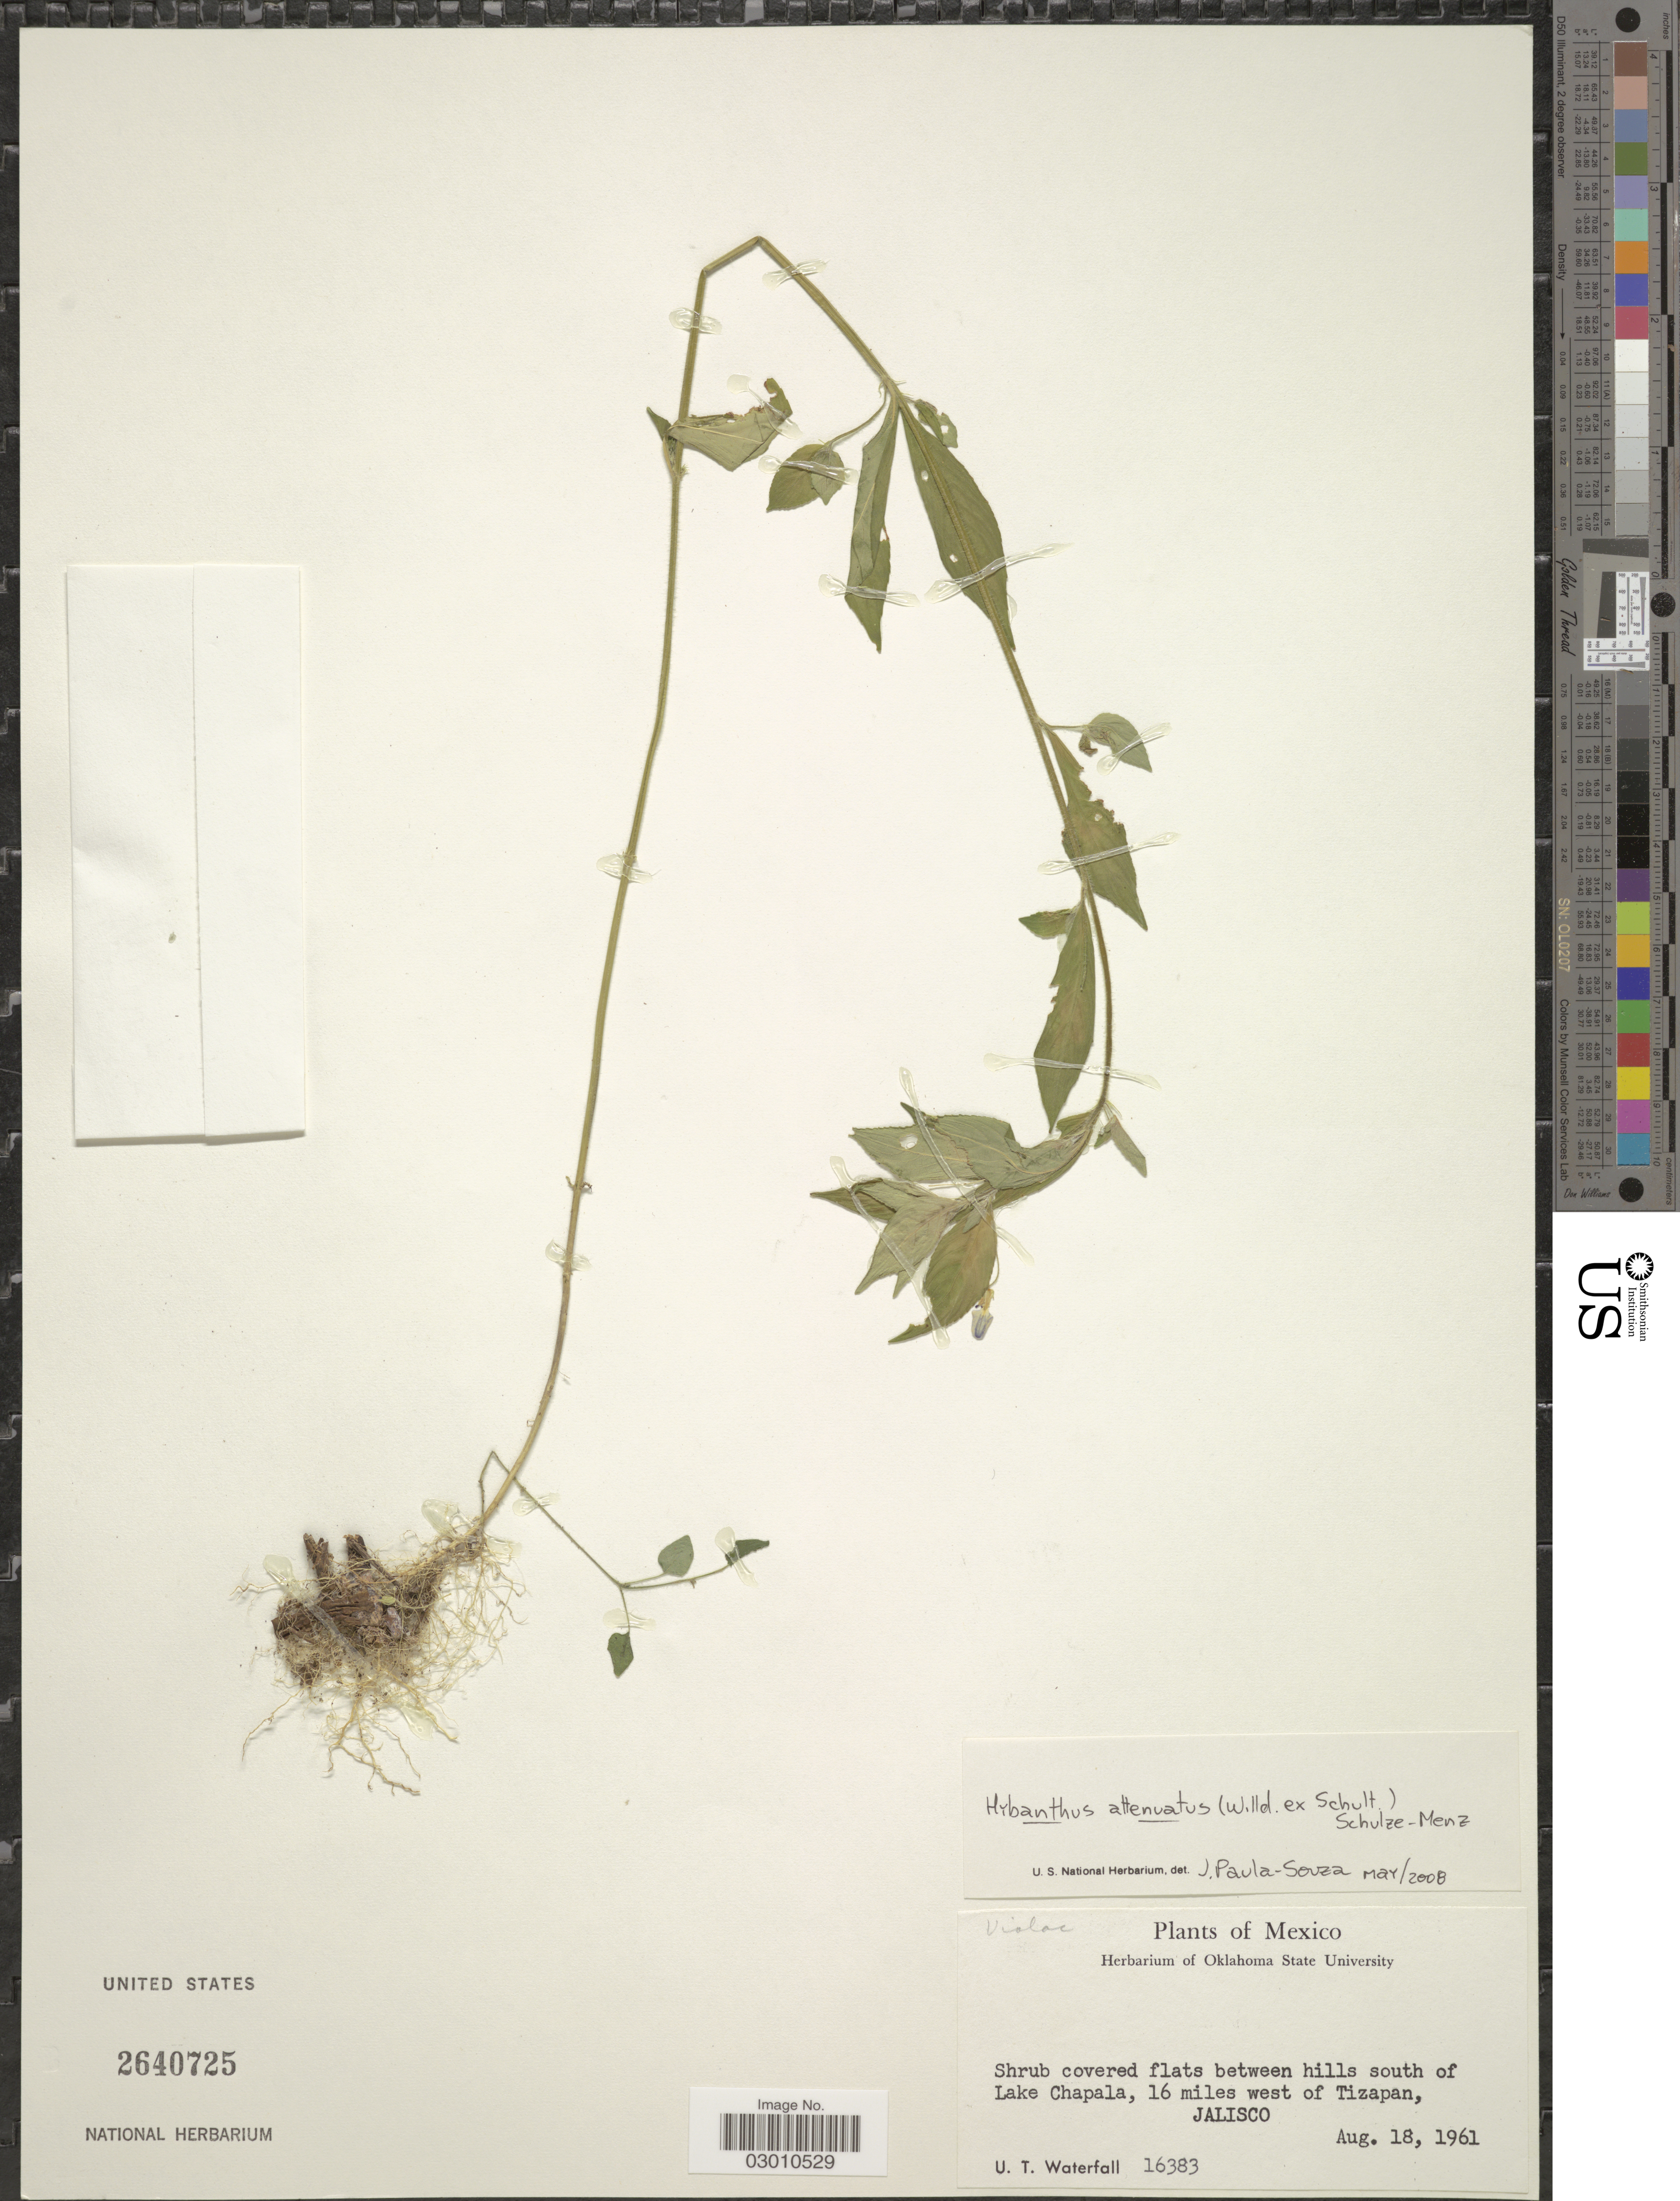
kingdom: Plantae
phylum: Tracheophyta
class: Magnoliopsida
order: Malpighiales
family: Violaceae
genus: Pombalia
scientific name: Pombalia attenuata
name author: (Humb. & Bonpl. ex Willd.) Paula-Souza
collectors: U. T. Waterfall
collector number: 16383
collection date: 1961-08-18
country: Mexico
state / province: Jalisco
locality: Shrub covered flats between hills south of Lake Chapala, 16 miles west of Tizapan.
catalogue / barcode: US 2640725